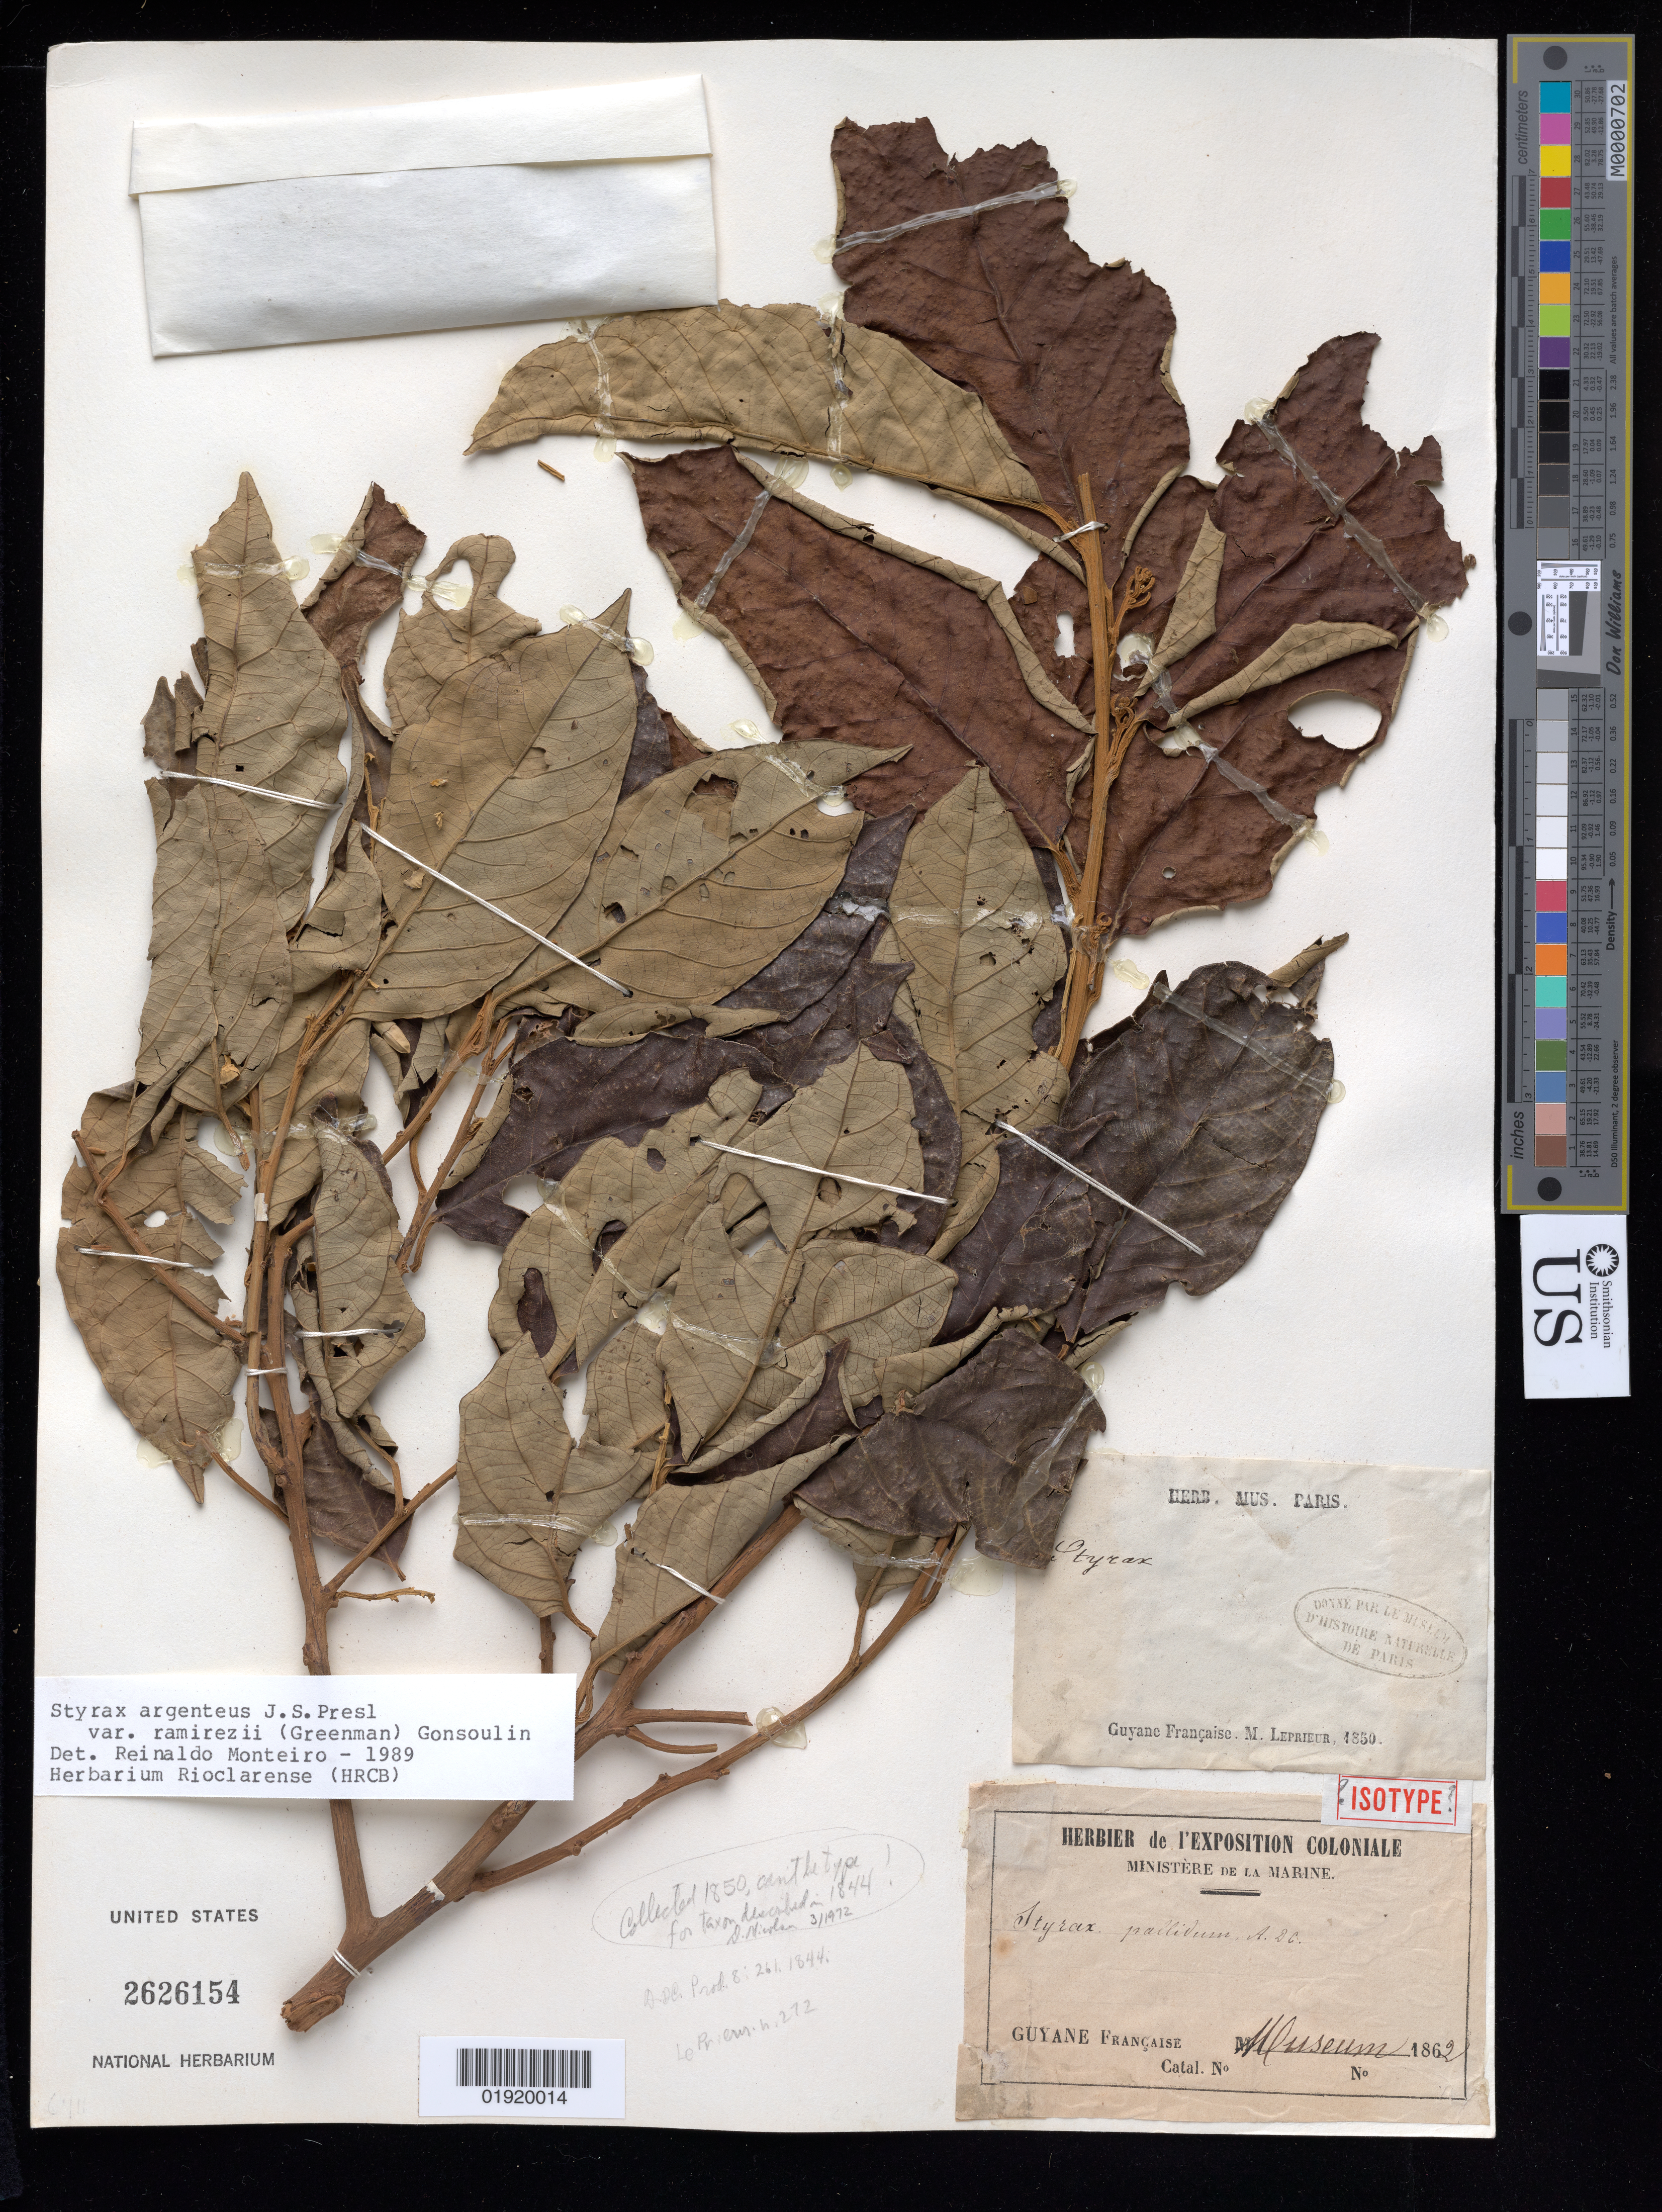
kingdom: Plantae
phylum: Tracheophyta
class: Magnoliopsida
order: Ericales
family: Styracaceae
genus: Styrax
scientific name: Styrax pallidus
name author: A. DC. in DC.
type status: Possible Type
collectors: F. M. R. Leprieur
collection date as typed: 1850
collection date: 1850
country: French Guiana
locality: Guyane Francaise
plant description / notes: Dubiously type material. Protologue cites "Le Prieur! n. 272". This s.n. specimen labeled as "?ISOTYPE? (and another US duplicate is explicitly annotated as isotype) but if collection date (1850) is correct, this cannot be a type of the name published in 1844.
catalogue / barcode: US 2626154